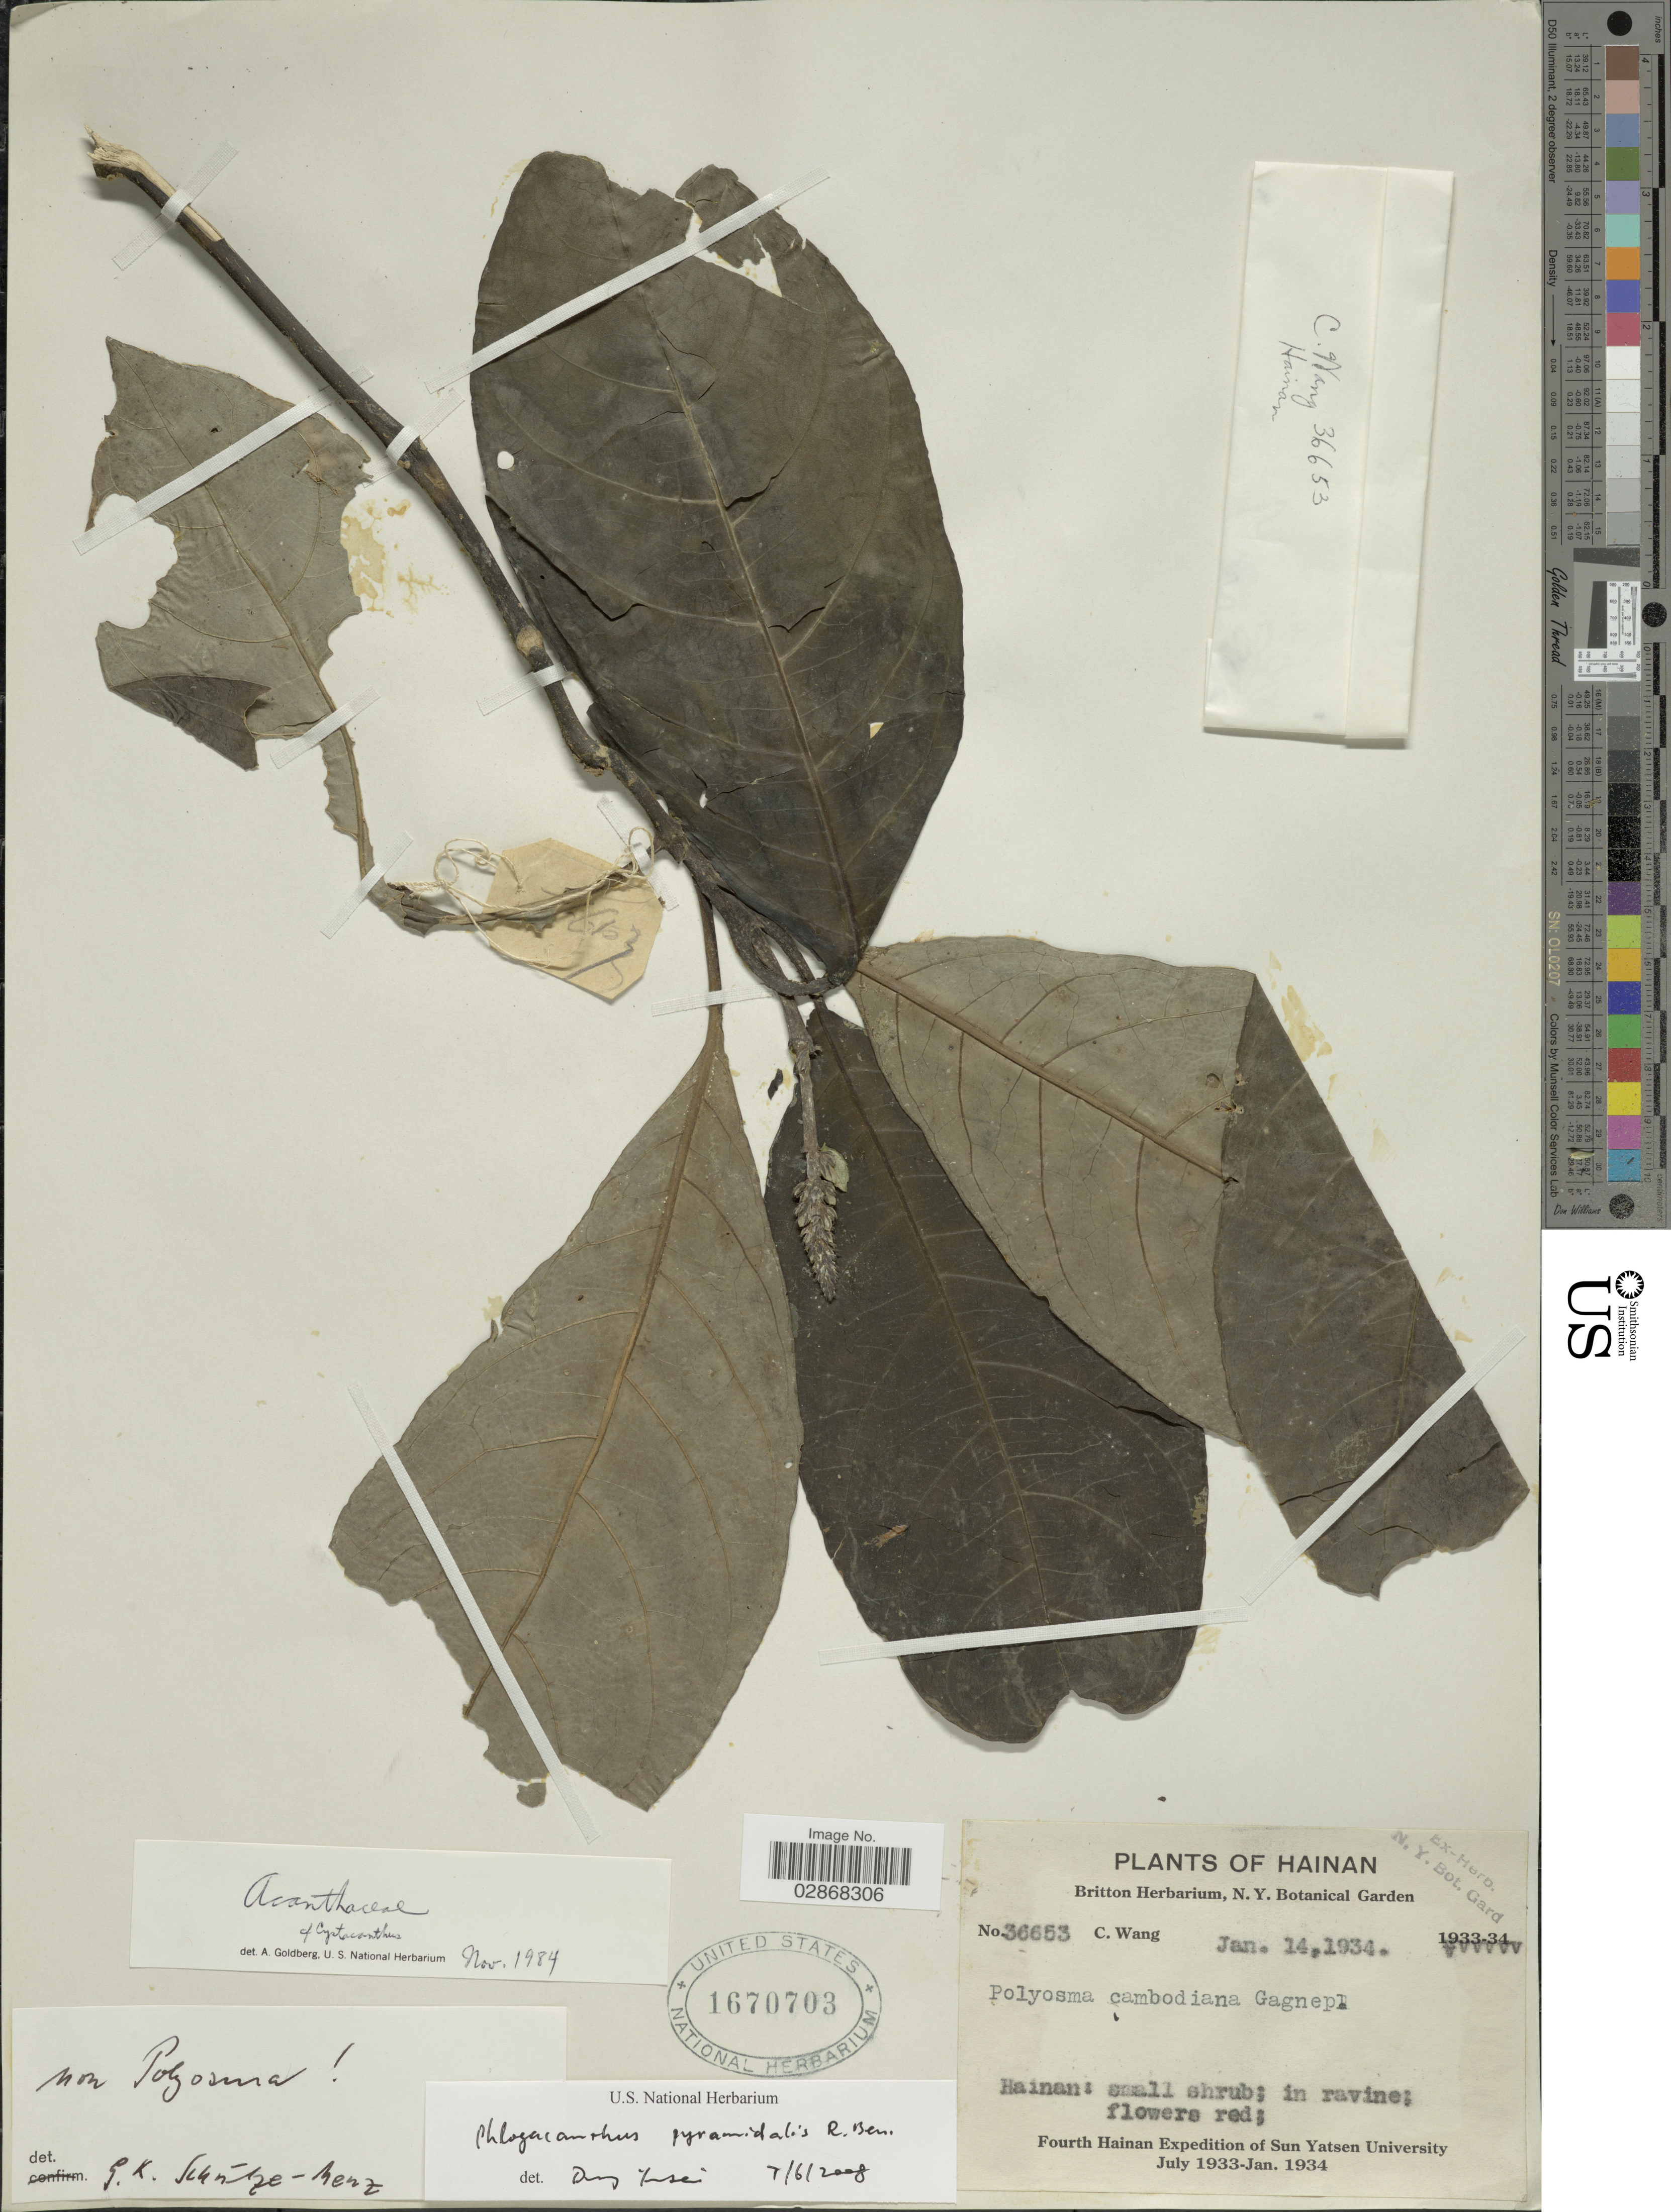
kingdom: Plantae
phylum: Tracheophyta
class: Magnoliopsida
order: Lamiales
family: Acanthaceae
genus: Phlogacanthus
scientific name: Phlogacanthus pyramydalis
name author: (Benoist) Benoist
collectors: C. Wang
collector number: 36653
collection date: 1934-01-14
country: China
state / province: Hainan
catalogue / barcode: US 1670703